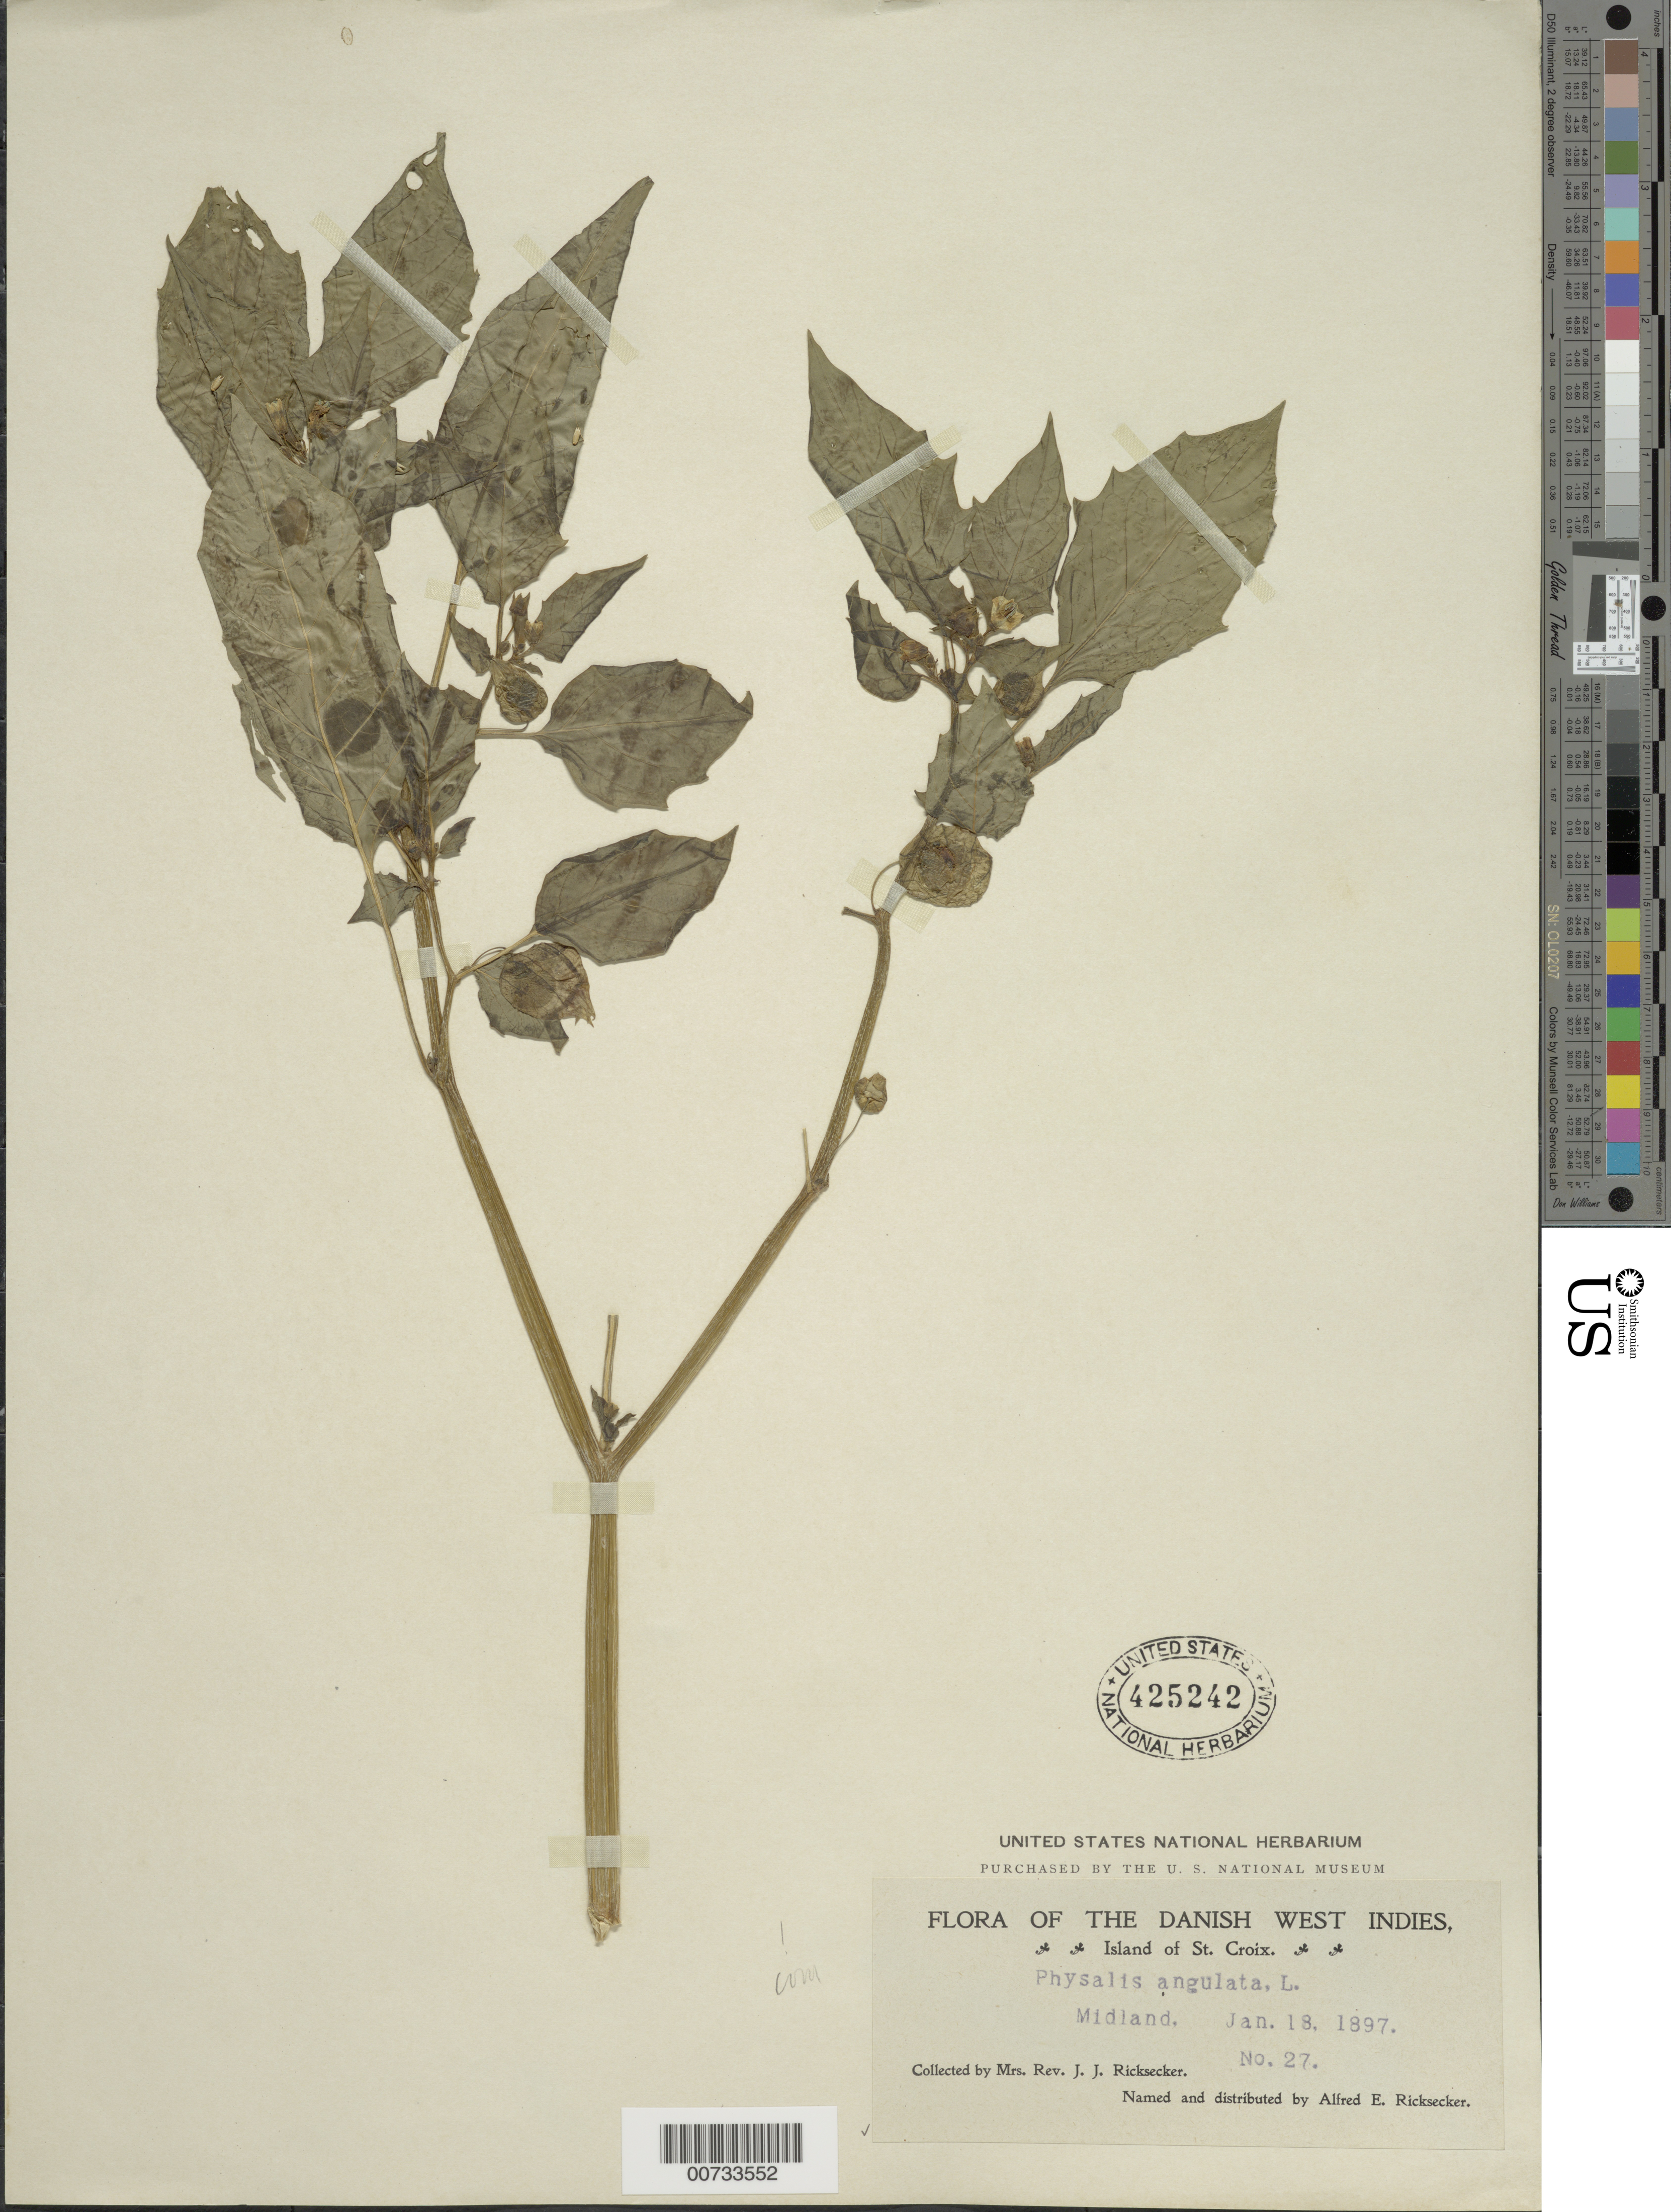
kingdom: Plantae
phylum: Tracheophyta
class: Magnoliopsida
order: Solanales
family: Solanaceae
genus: Physalis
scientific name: Physalis angulata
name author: L.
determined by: Ricksecker, A. E.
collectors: L. A. Ricksecker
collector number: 27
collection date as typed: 18 Jan 1897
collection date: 1897-01-18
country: U.S. Virgin Islands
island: St. Croix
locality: St. Croix: Midland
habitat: Midland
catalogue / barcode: US 425242